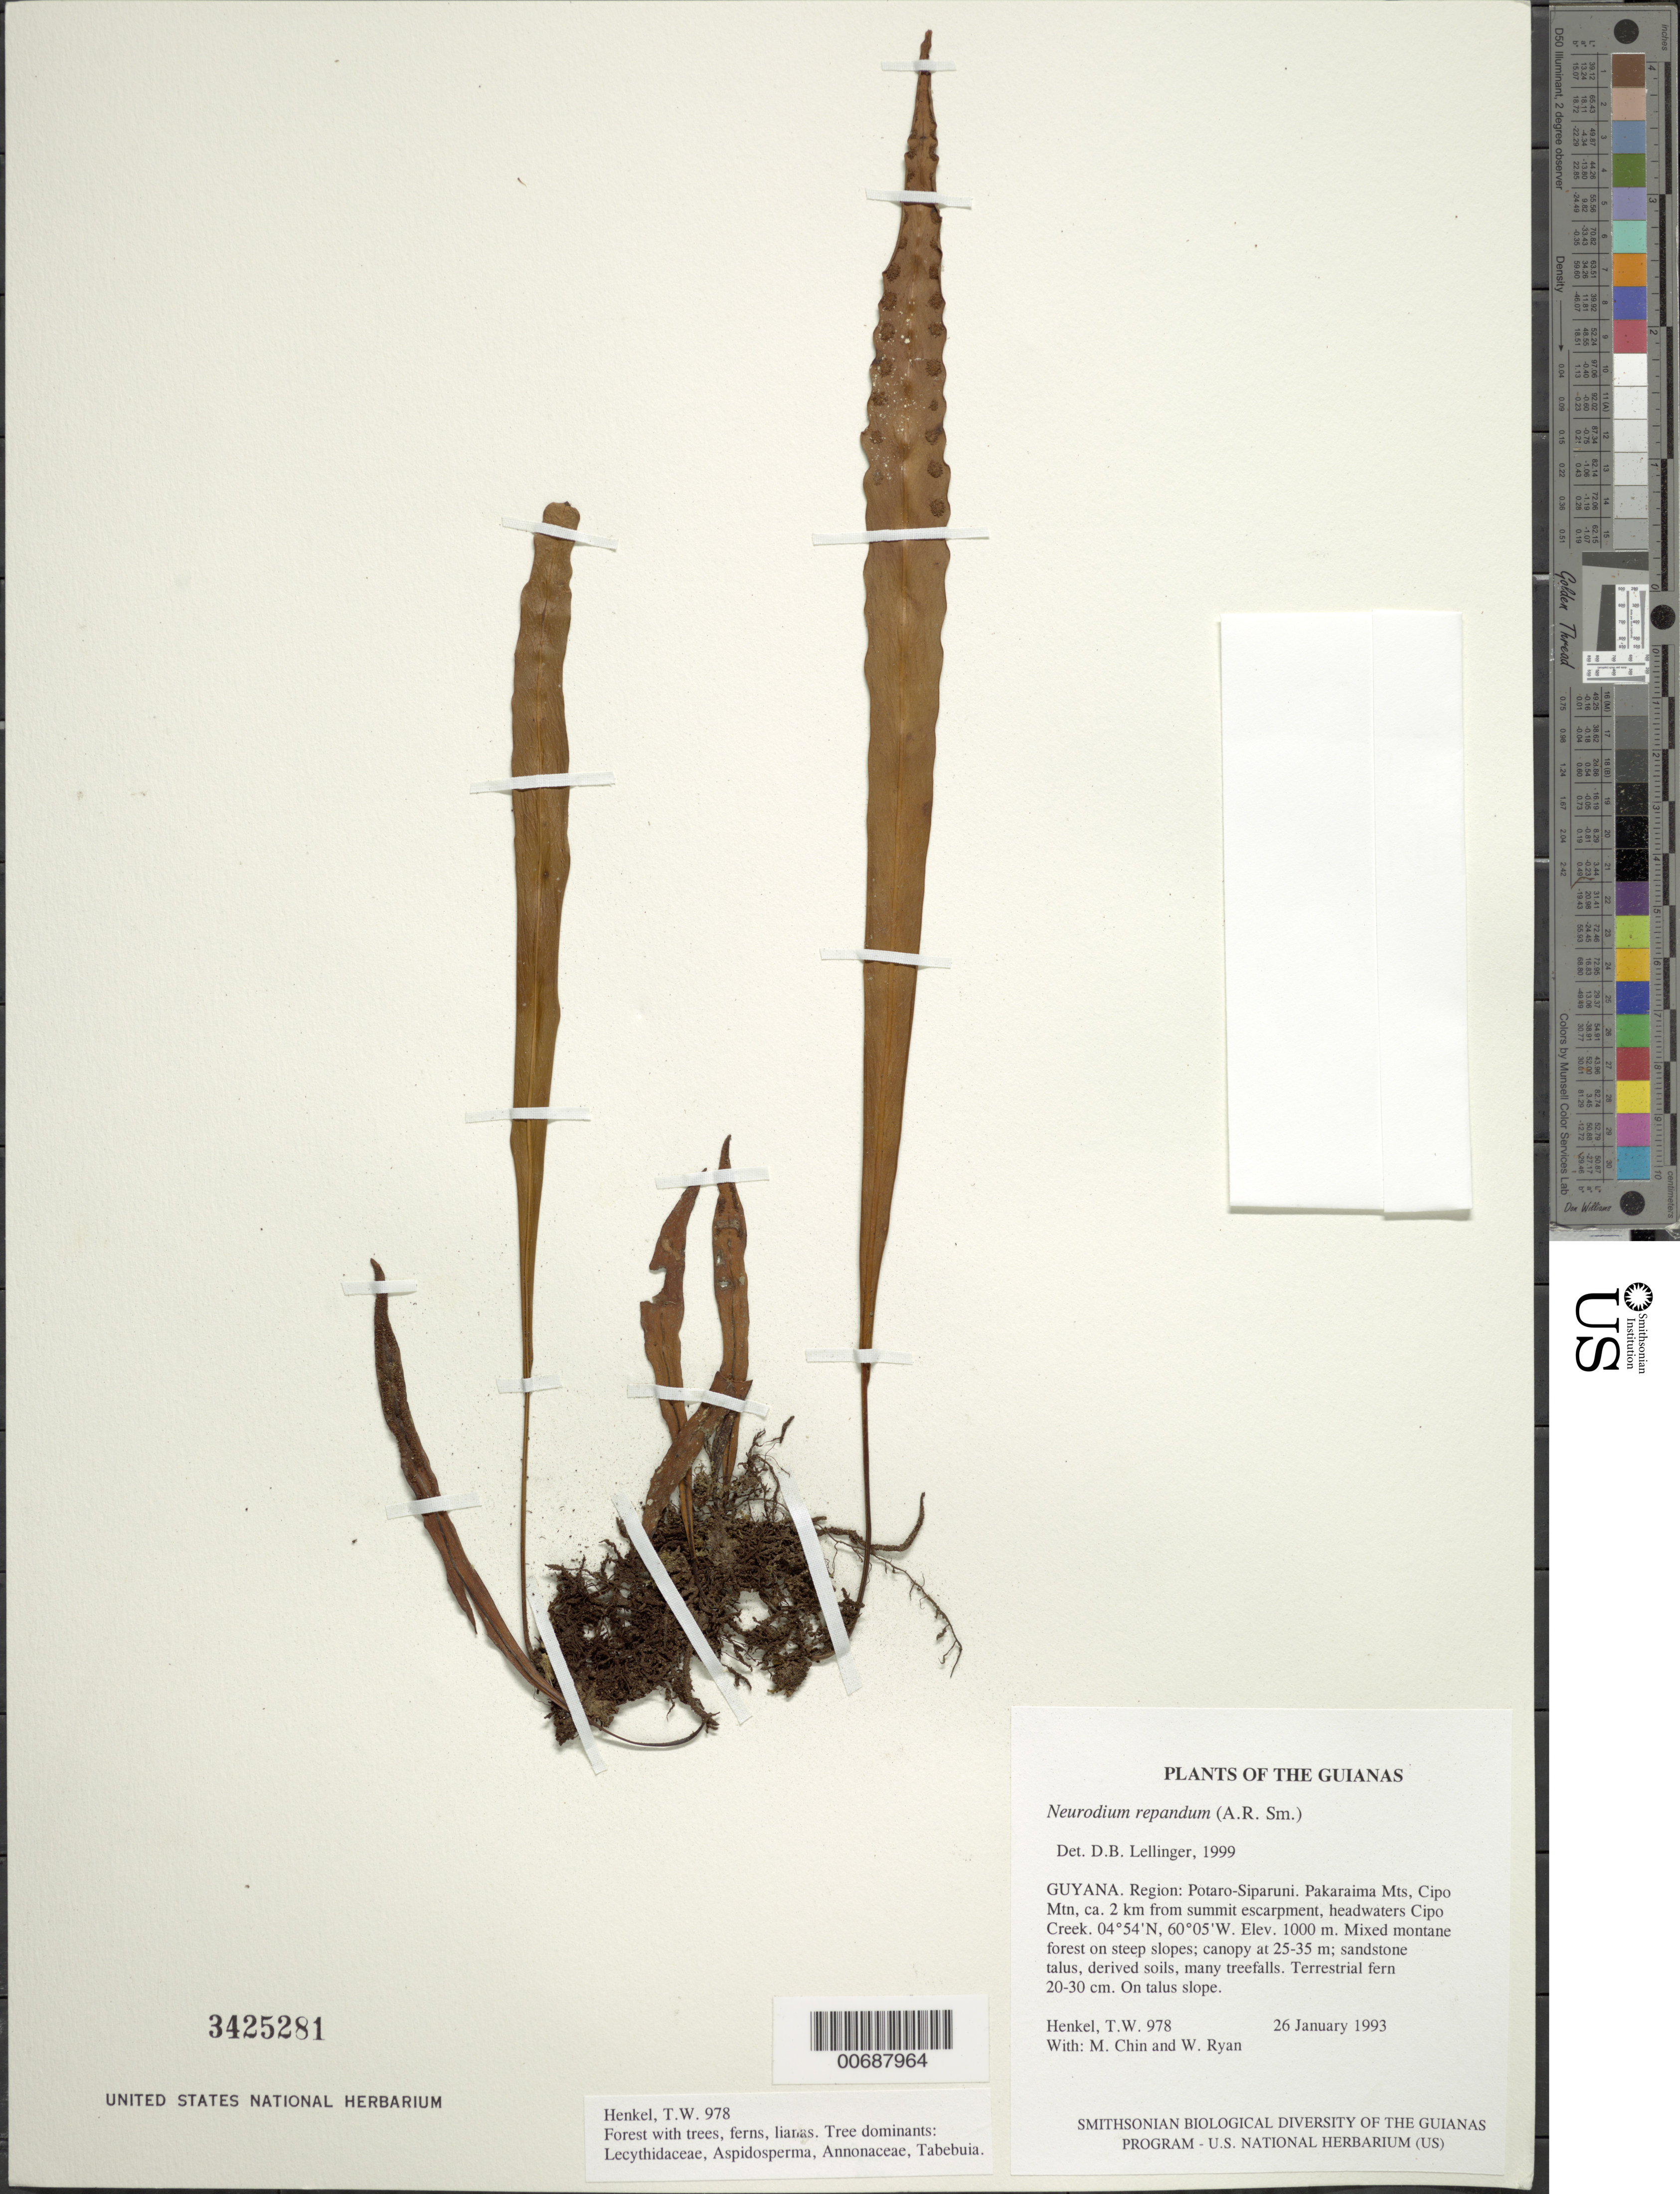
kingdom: Plantae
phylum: Tracheophyta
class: Polypodiopsida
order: Polypodiales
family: Polypodiaceae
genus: Pleopeltis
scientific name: Pleopeltis repanda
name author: A.R. Sm.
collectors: T. Henkel, M. Chin & W. Ryan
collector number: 978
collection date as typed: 26 January 1993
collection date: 1993-01-26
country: Guyana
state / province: Potaro-Siparuni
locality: Pakaraima Mts, Cipo Mtn, ca. 2 km from summit escarpment, headwaters Cipo Creek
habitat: Mixed montane forest on steep slopes; canopy at 25-35 m; sandstone talus, derived soils, many treefalls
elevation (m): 1000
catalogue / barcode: US 3425281